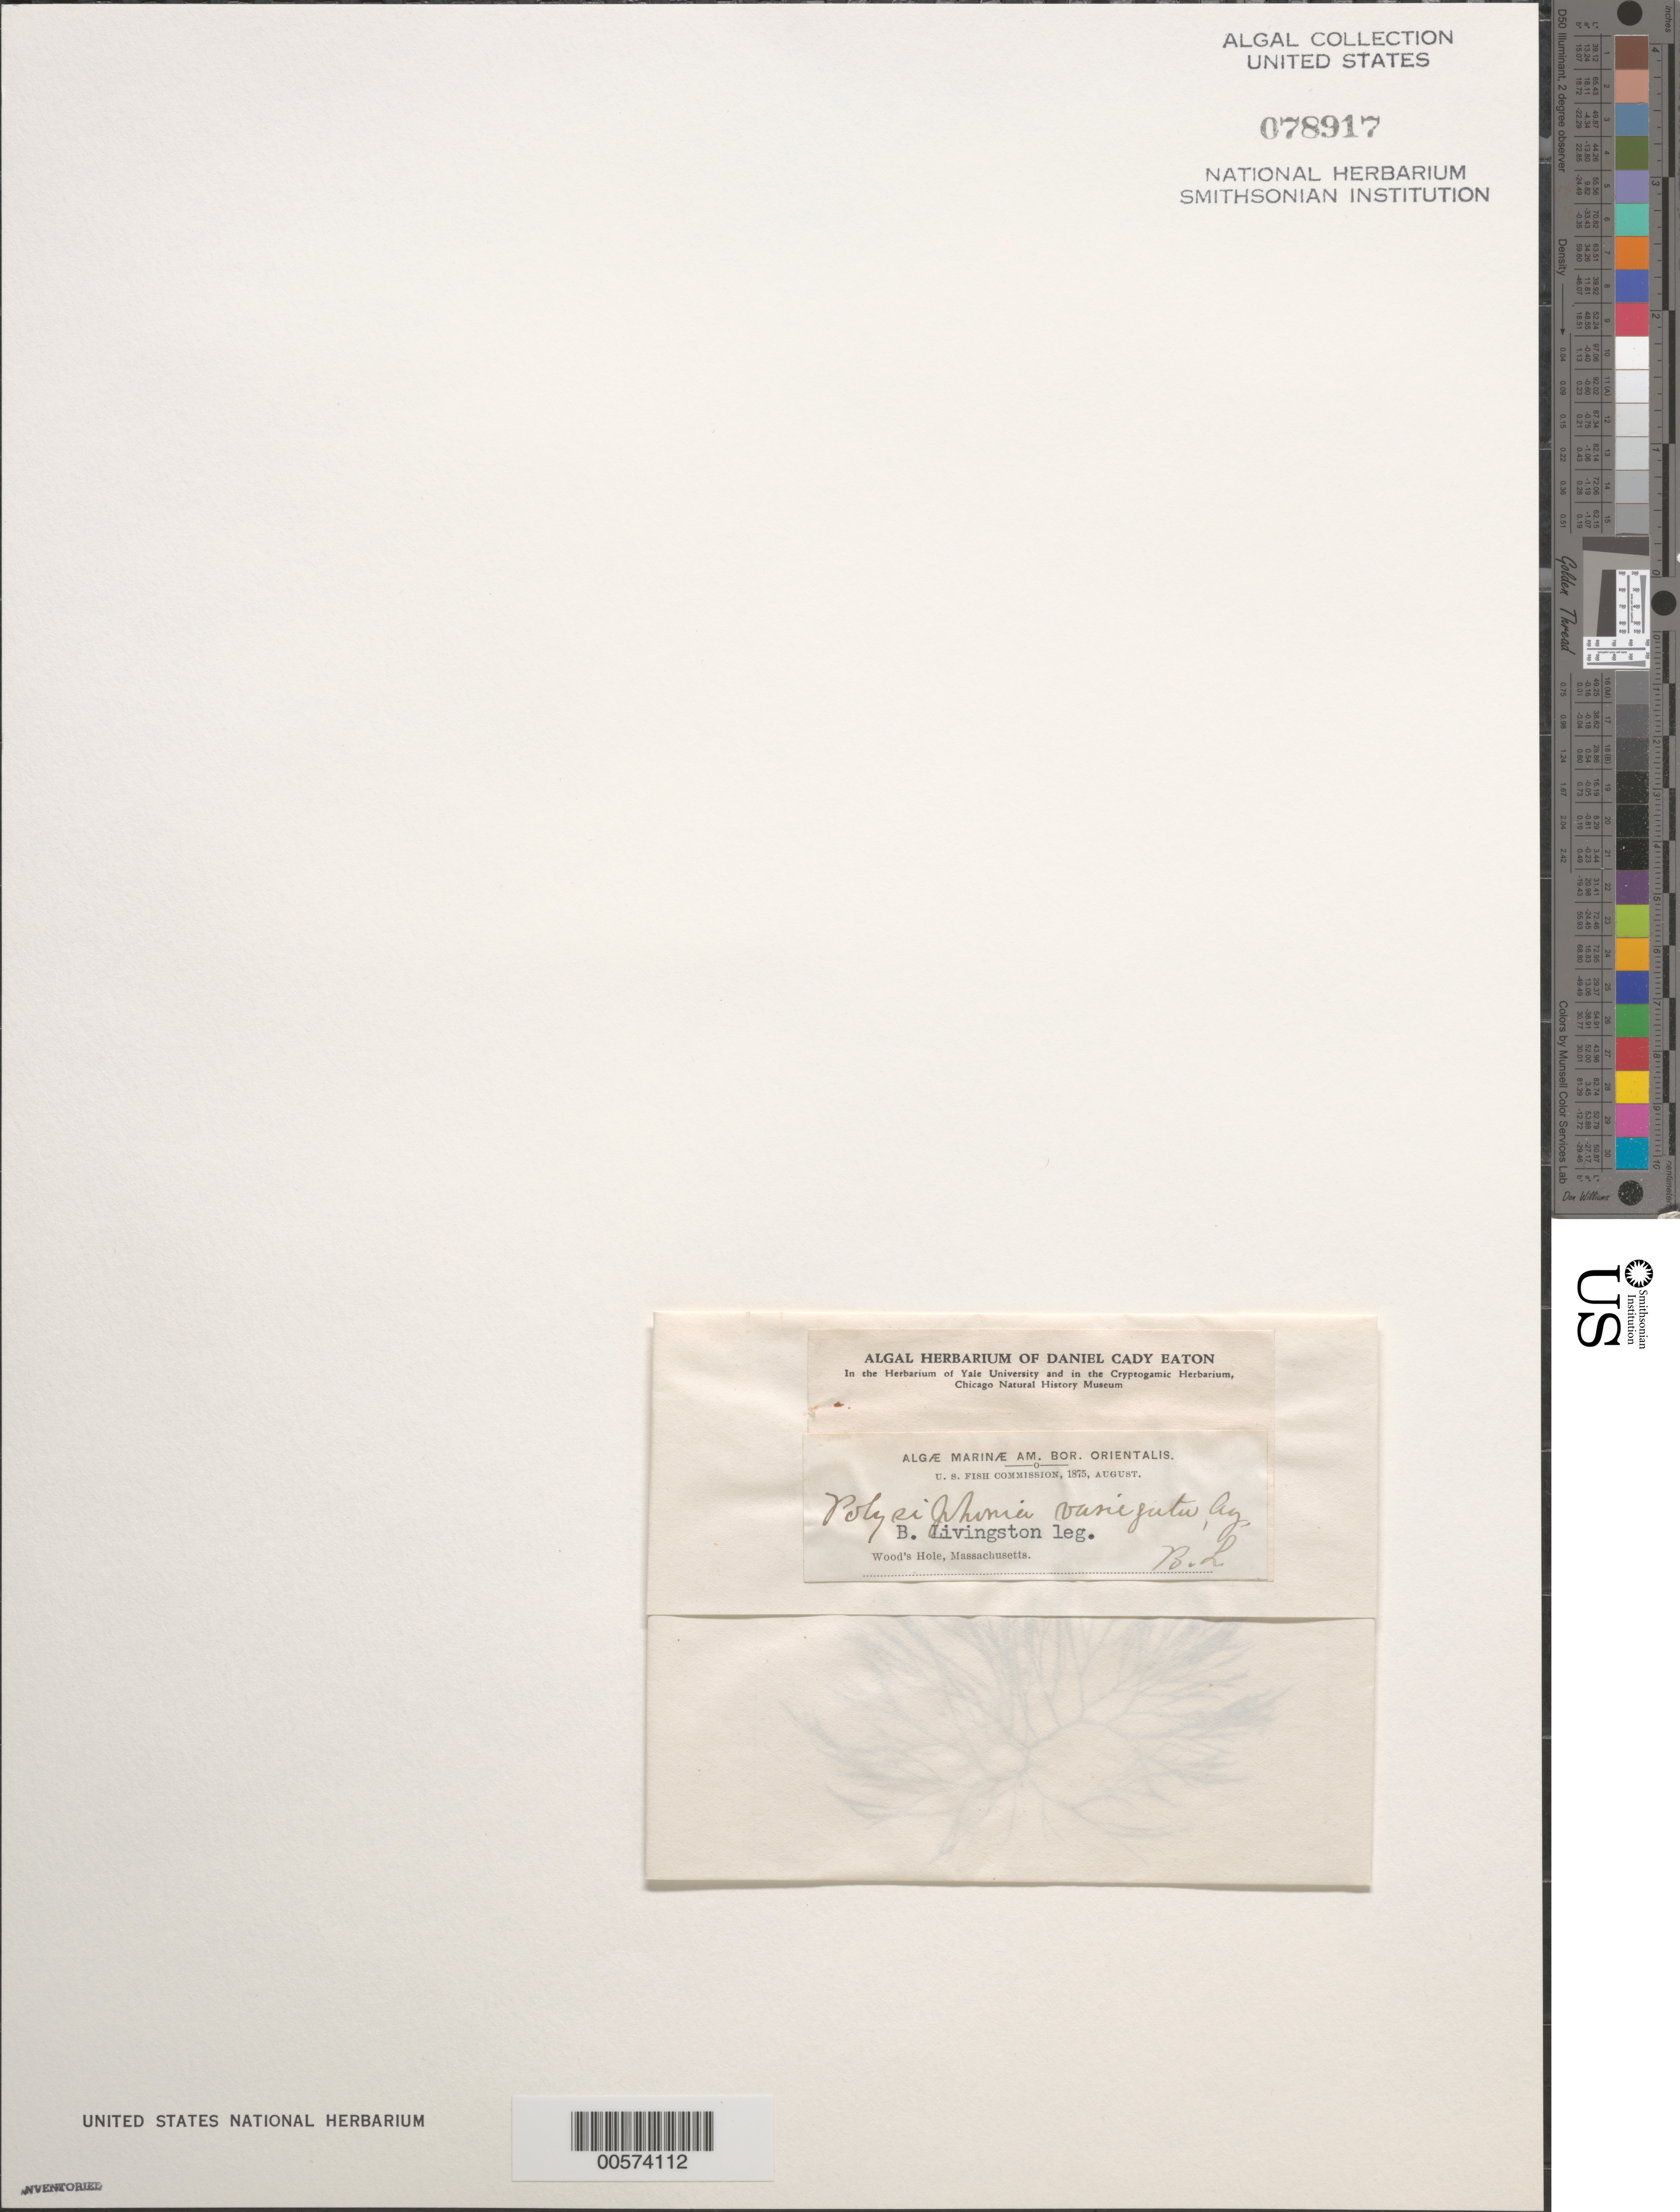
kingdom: Plantae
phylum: Rhodophyta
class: Florideophyceae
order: Ceramiales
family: Rhodomelaceae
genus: Carradoriella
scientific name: Carradoriella denudata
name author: (Dillwyn) Savoie & G.W. Saunders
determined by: Algae name updating Project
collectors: B. Livingston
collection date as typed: Aug 1875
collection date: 1875-08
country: United States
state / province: Massachusetts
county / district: Barnstable County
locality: Woods Hole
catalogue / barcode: US 78917